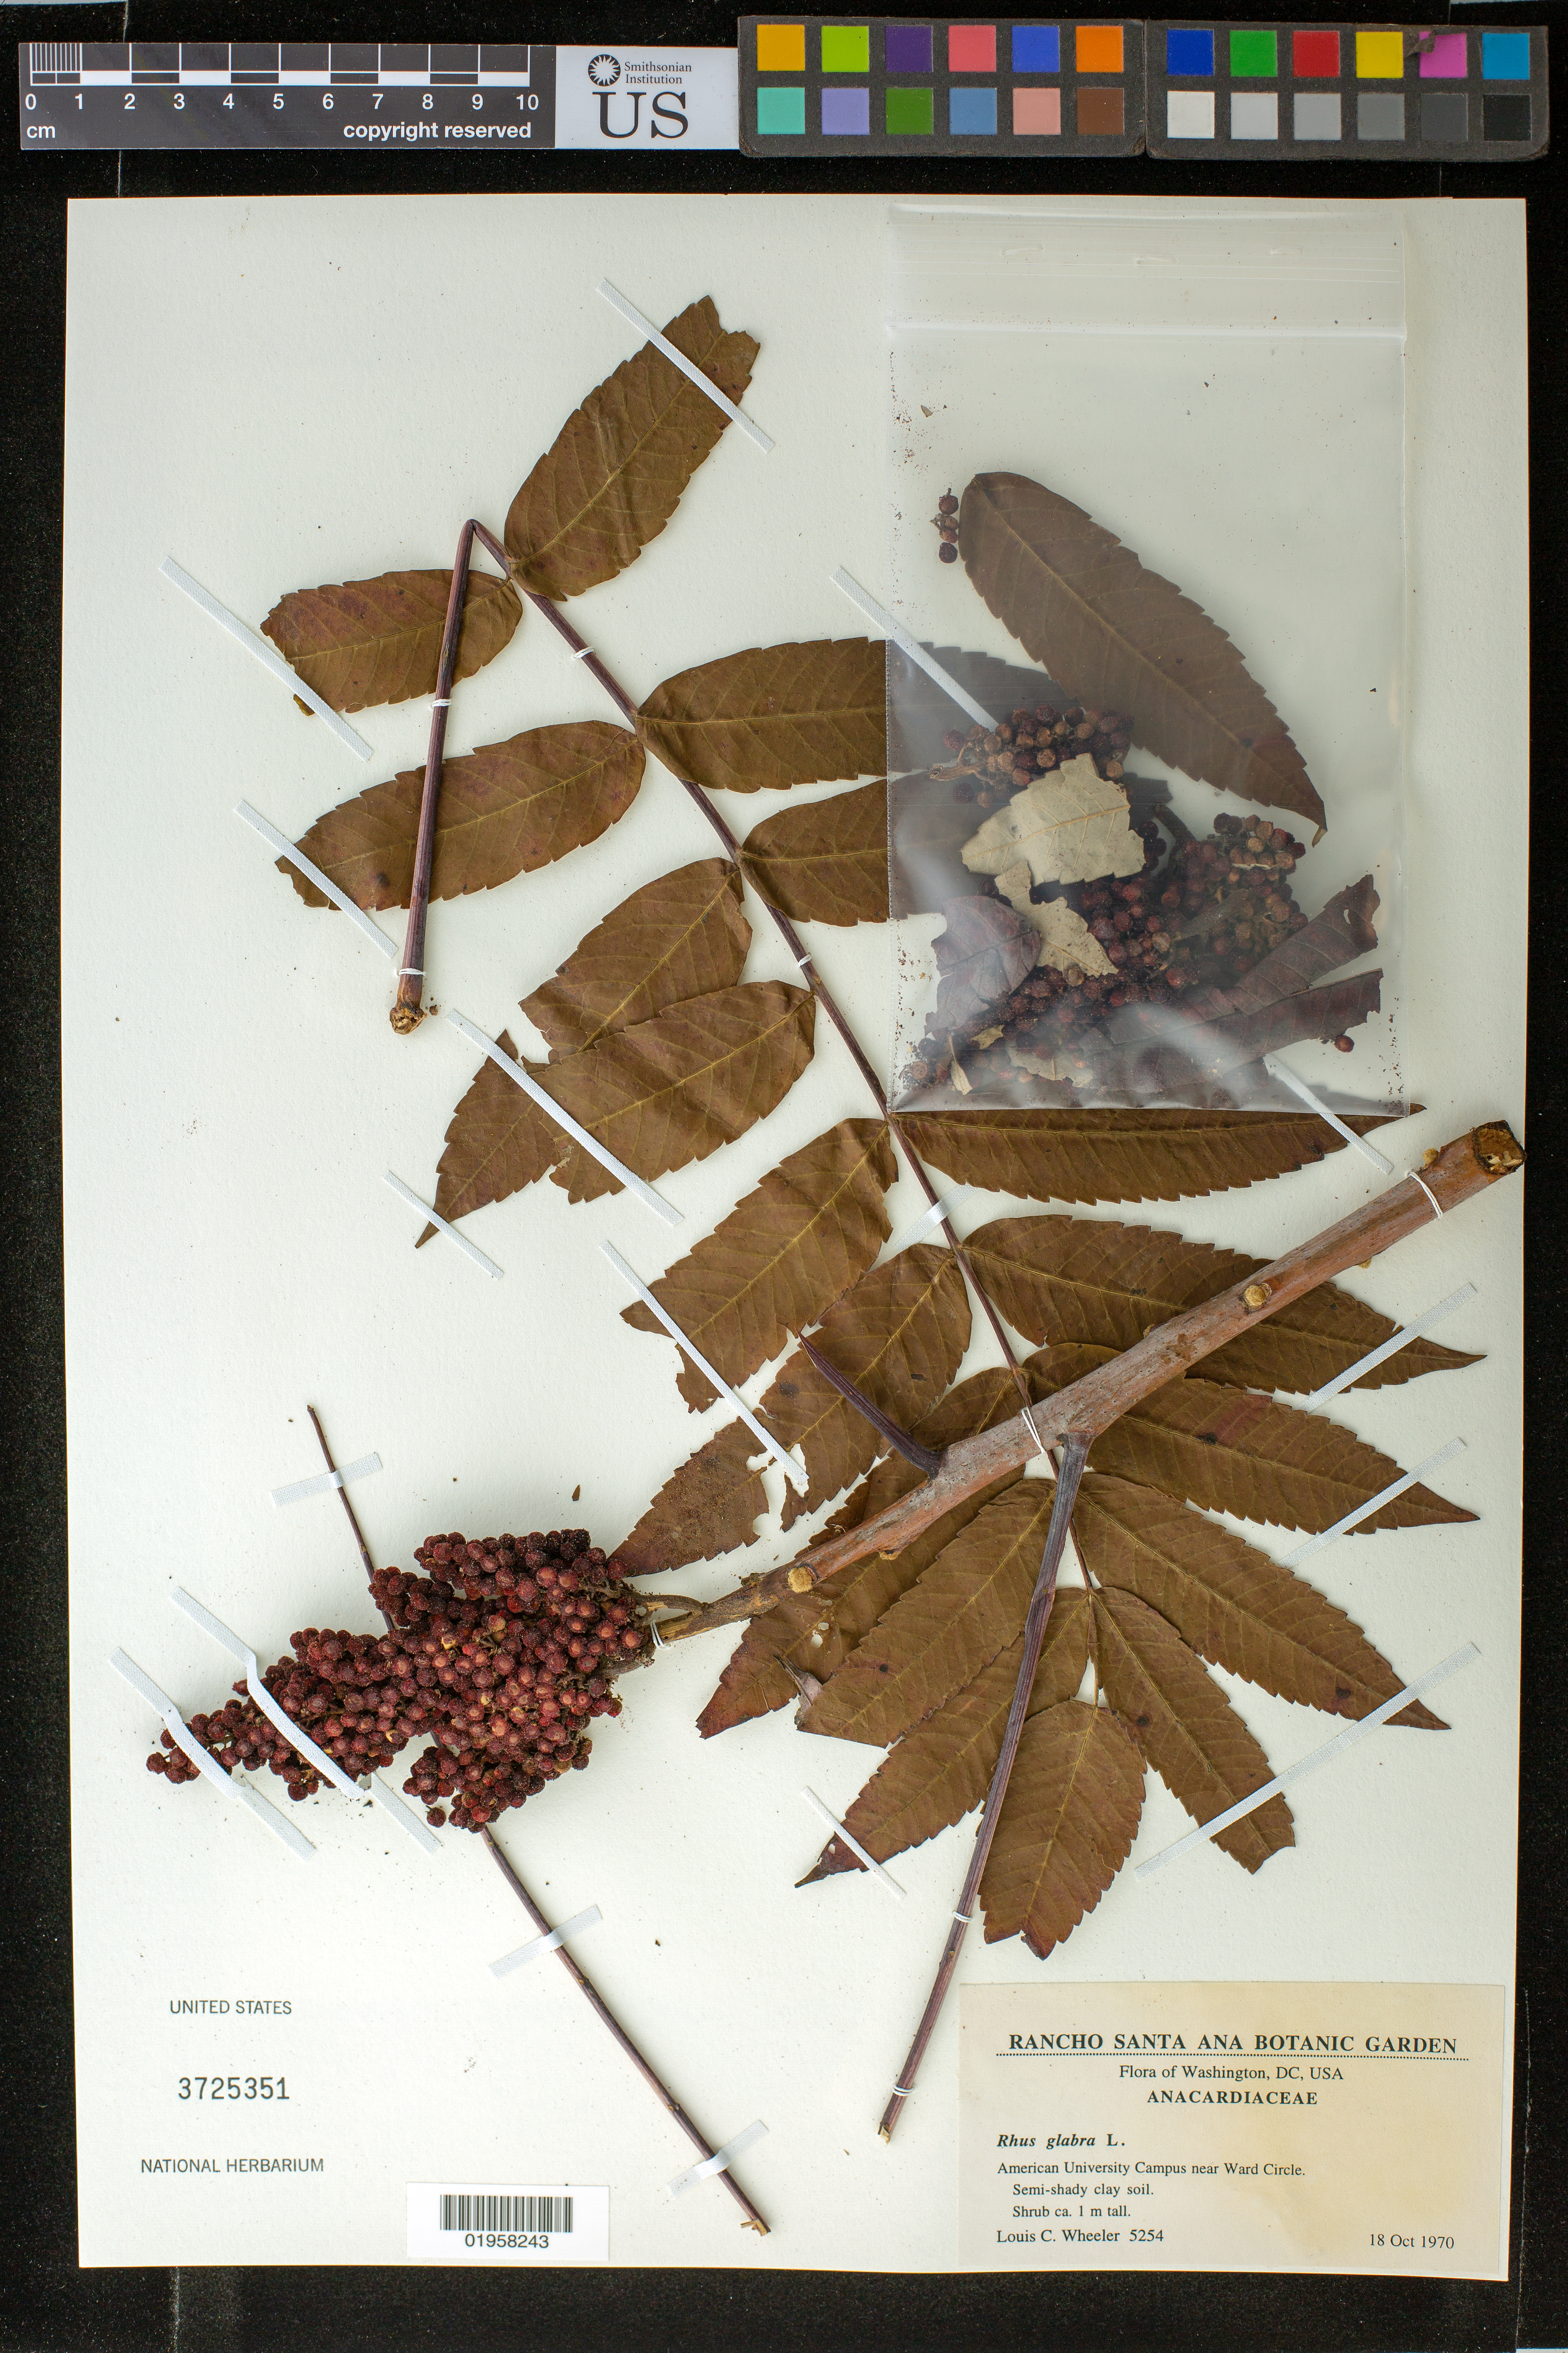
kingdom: Plantae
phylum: Tracheophyta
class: Magnoliopsida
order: Sapindales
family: Anacardiaceae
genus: Rhus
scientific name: Rhus glabra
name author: L.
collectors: L. C. Wheeler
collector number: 5254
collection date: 1970-10-18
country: United States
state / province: District of Columbia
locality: American University Campus near Ward Circle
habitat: Semi-shady soil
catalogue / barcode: US 3725351